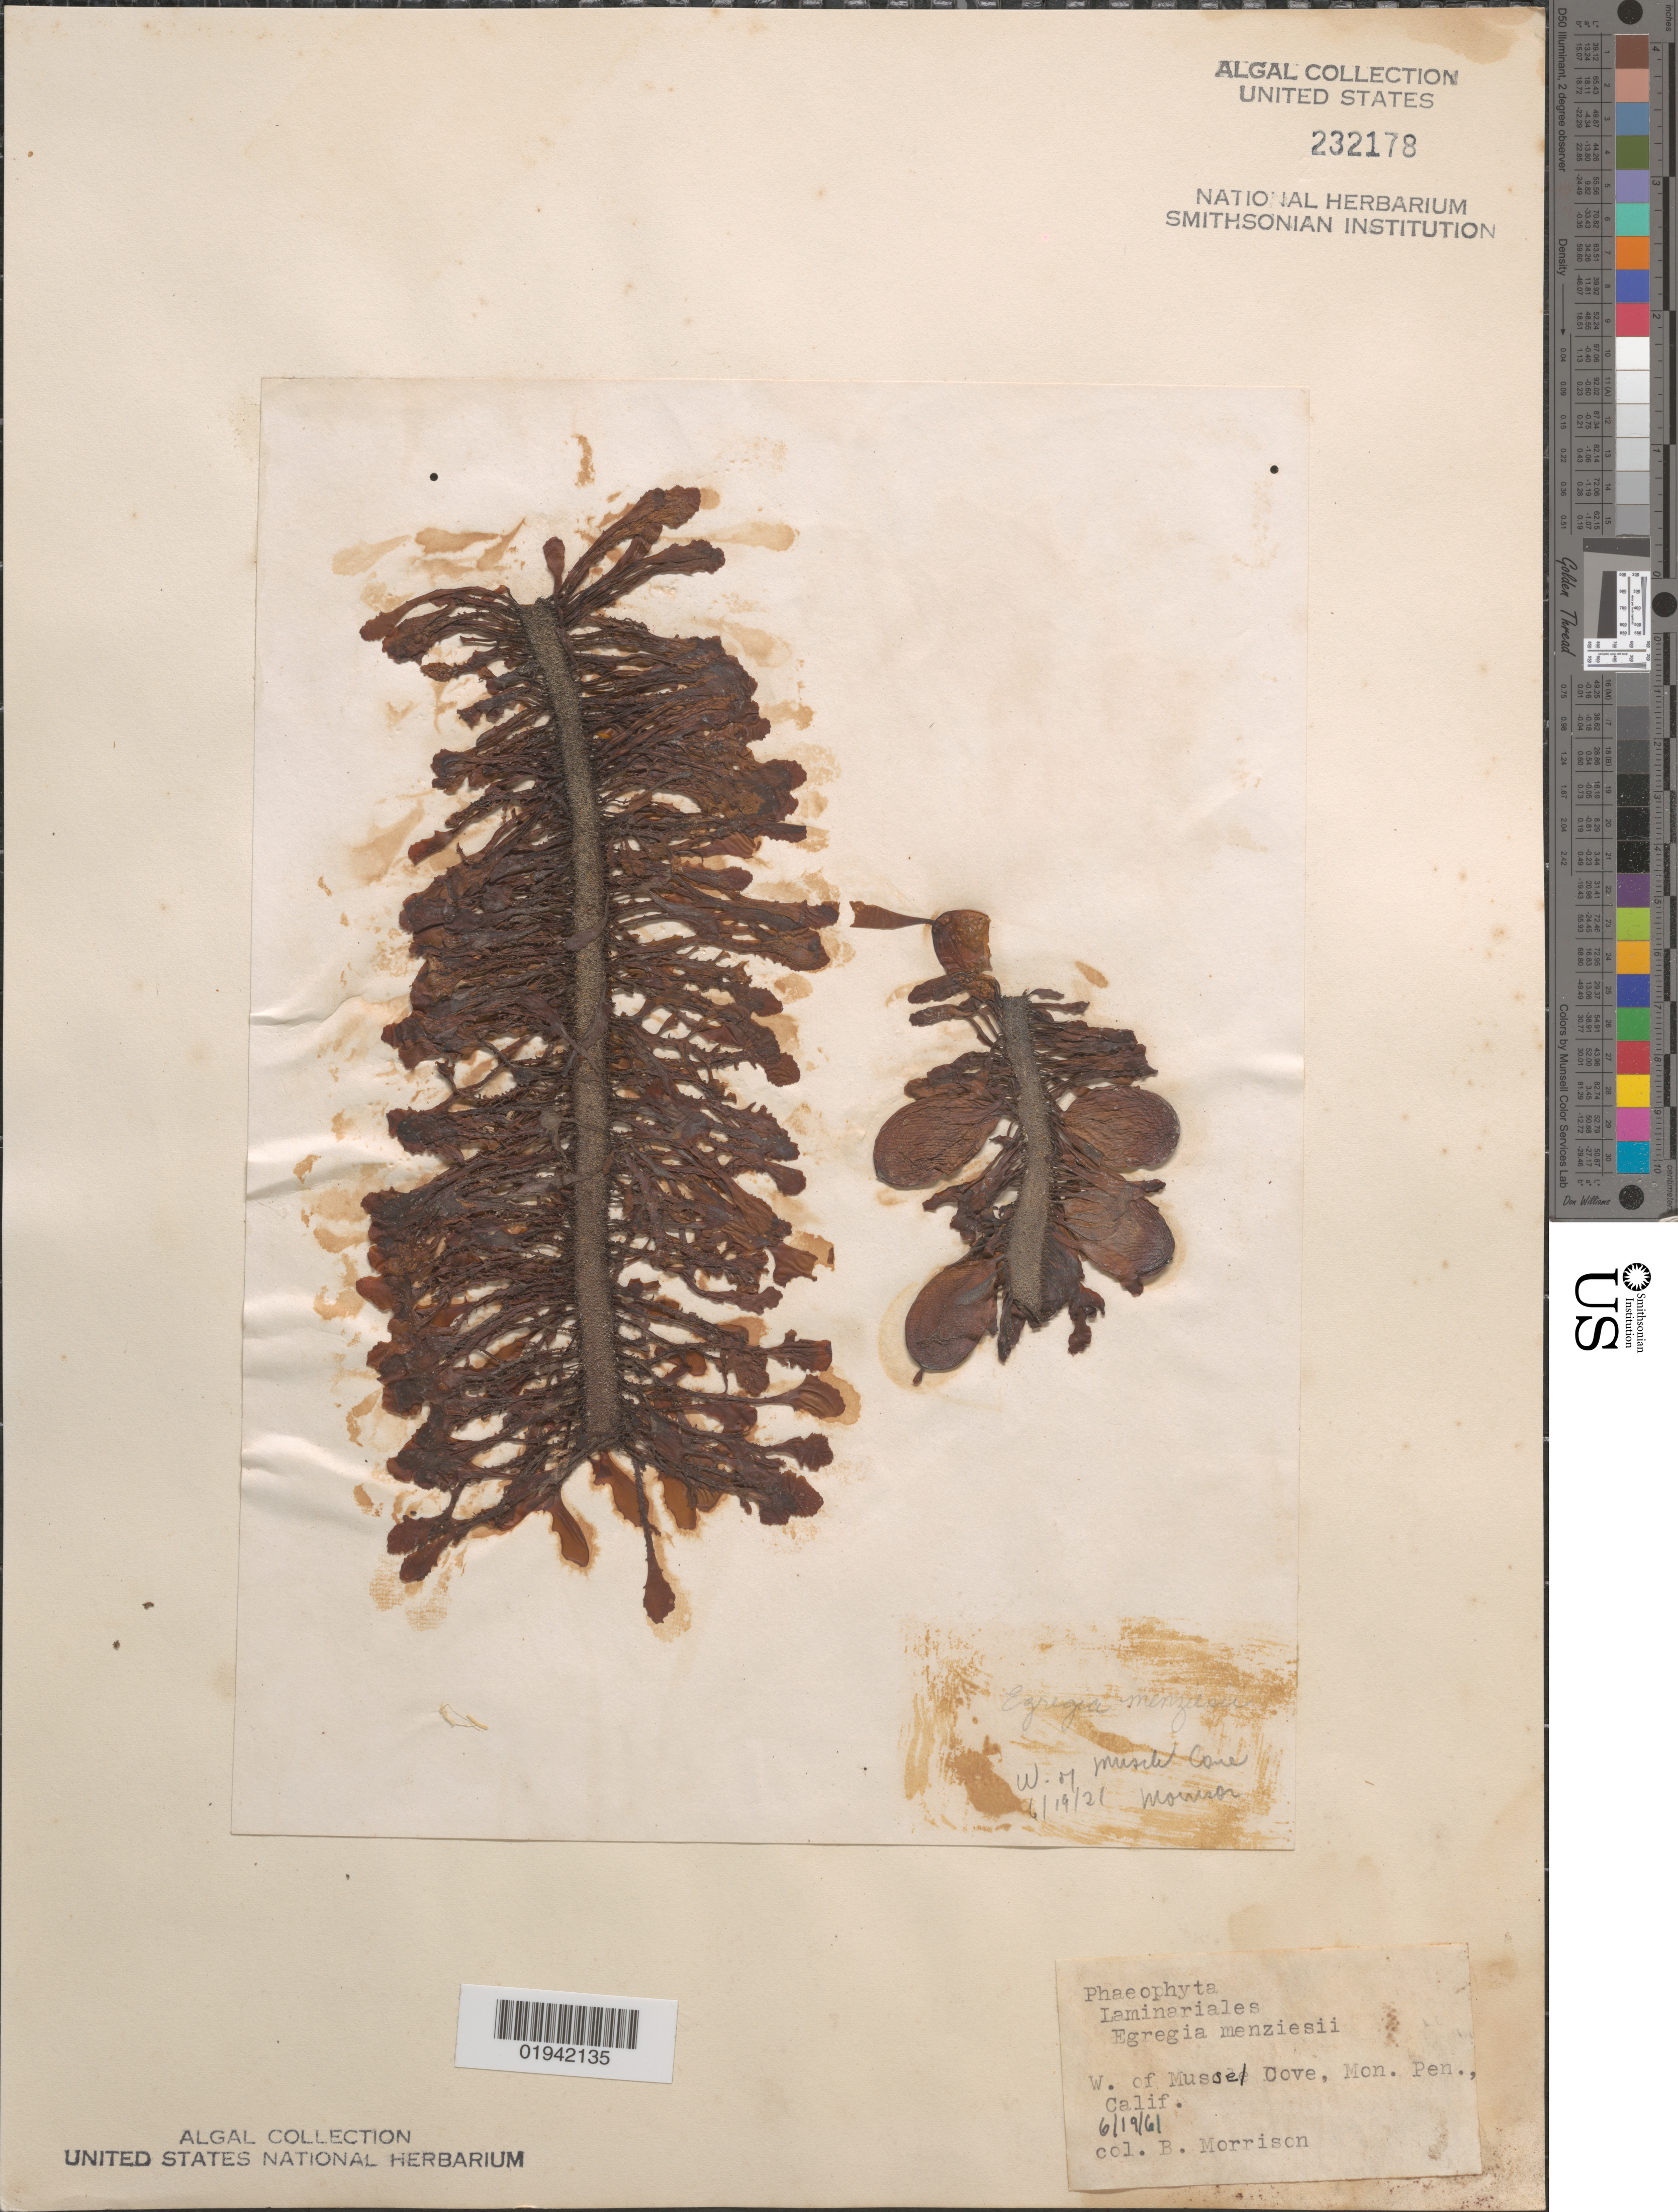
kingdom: Chromista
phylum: Ochrophyta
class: Phaeophyceae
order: Laminariales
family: Lessoniaceae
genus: Egregia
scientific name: Egregia menziesii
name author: (Turner) Aresch.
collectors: B. Morrison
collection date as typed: Transcribed d/m/y: 19/6/61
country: United States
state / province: California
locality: W. of Mussel Cove, Mon. Pen.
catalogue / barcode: US 232178